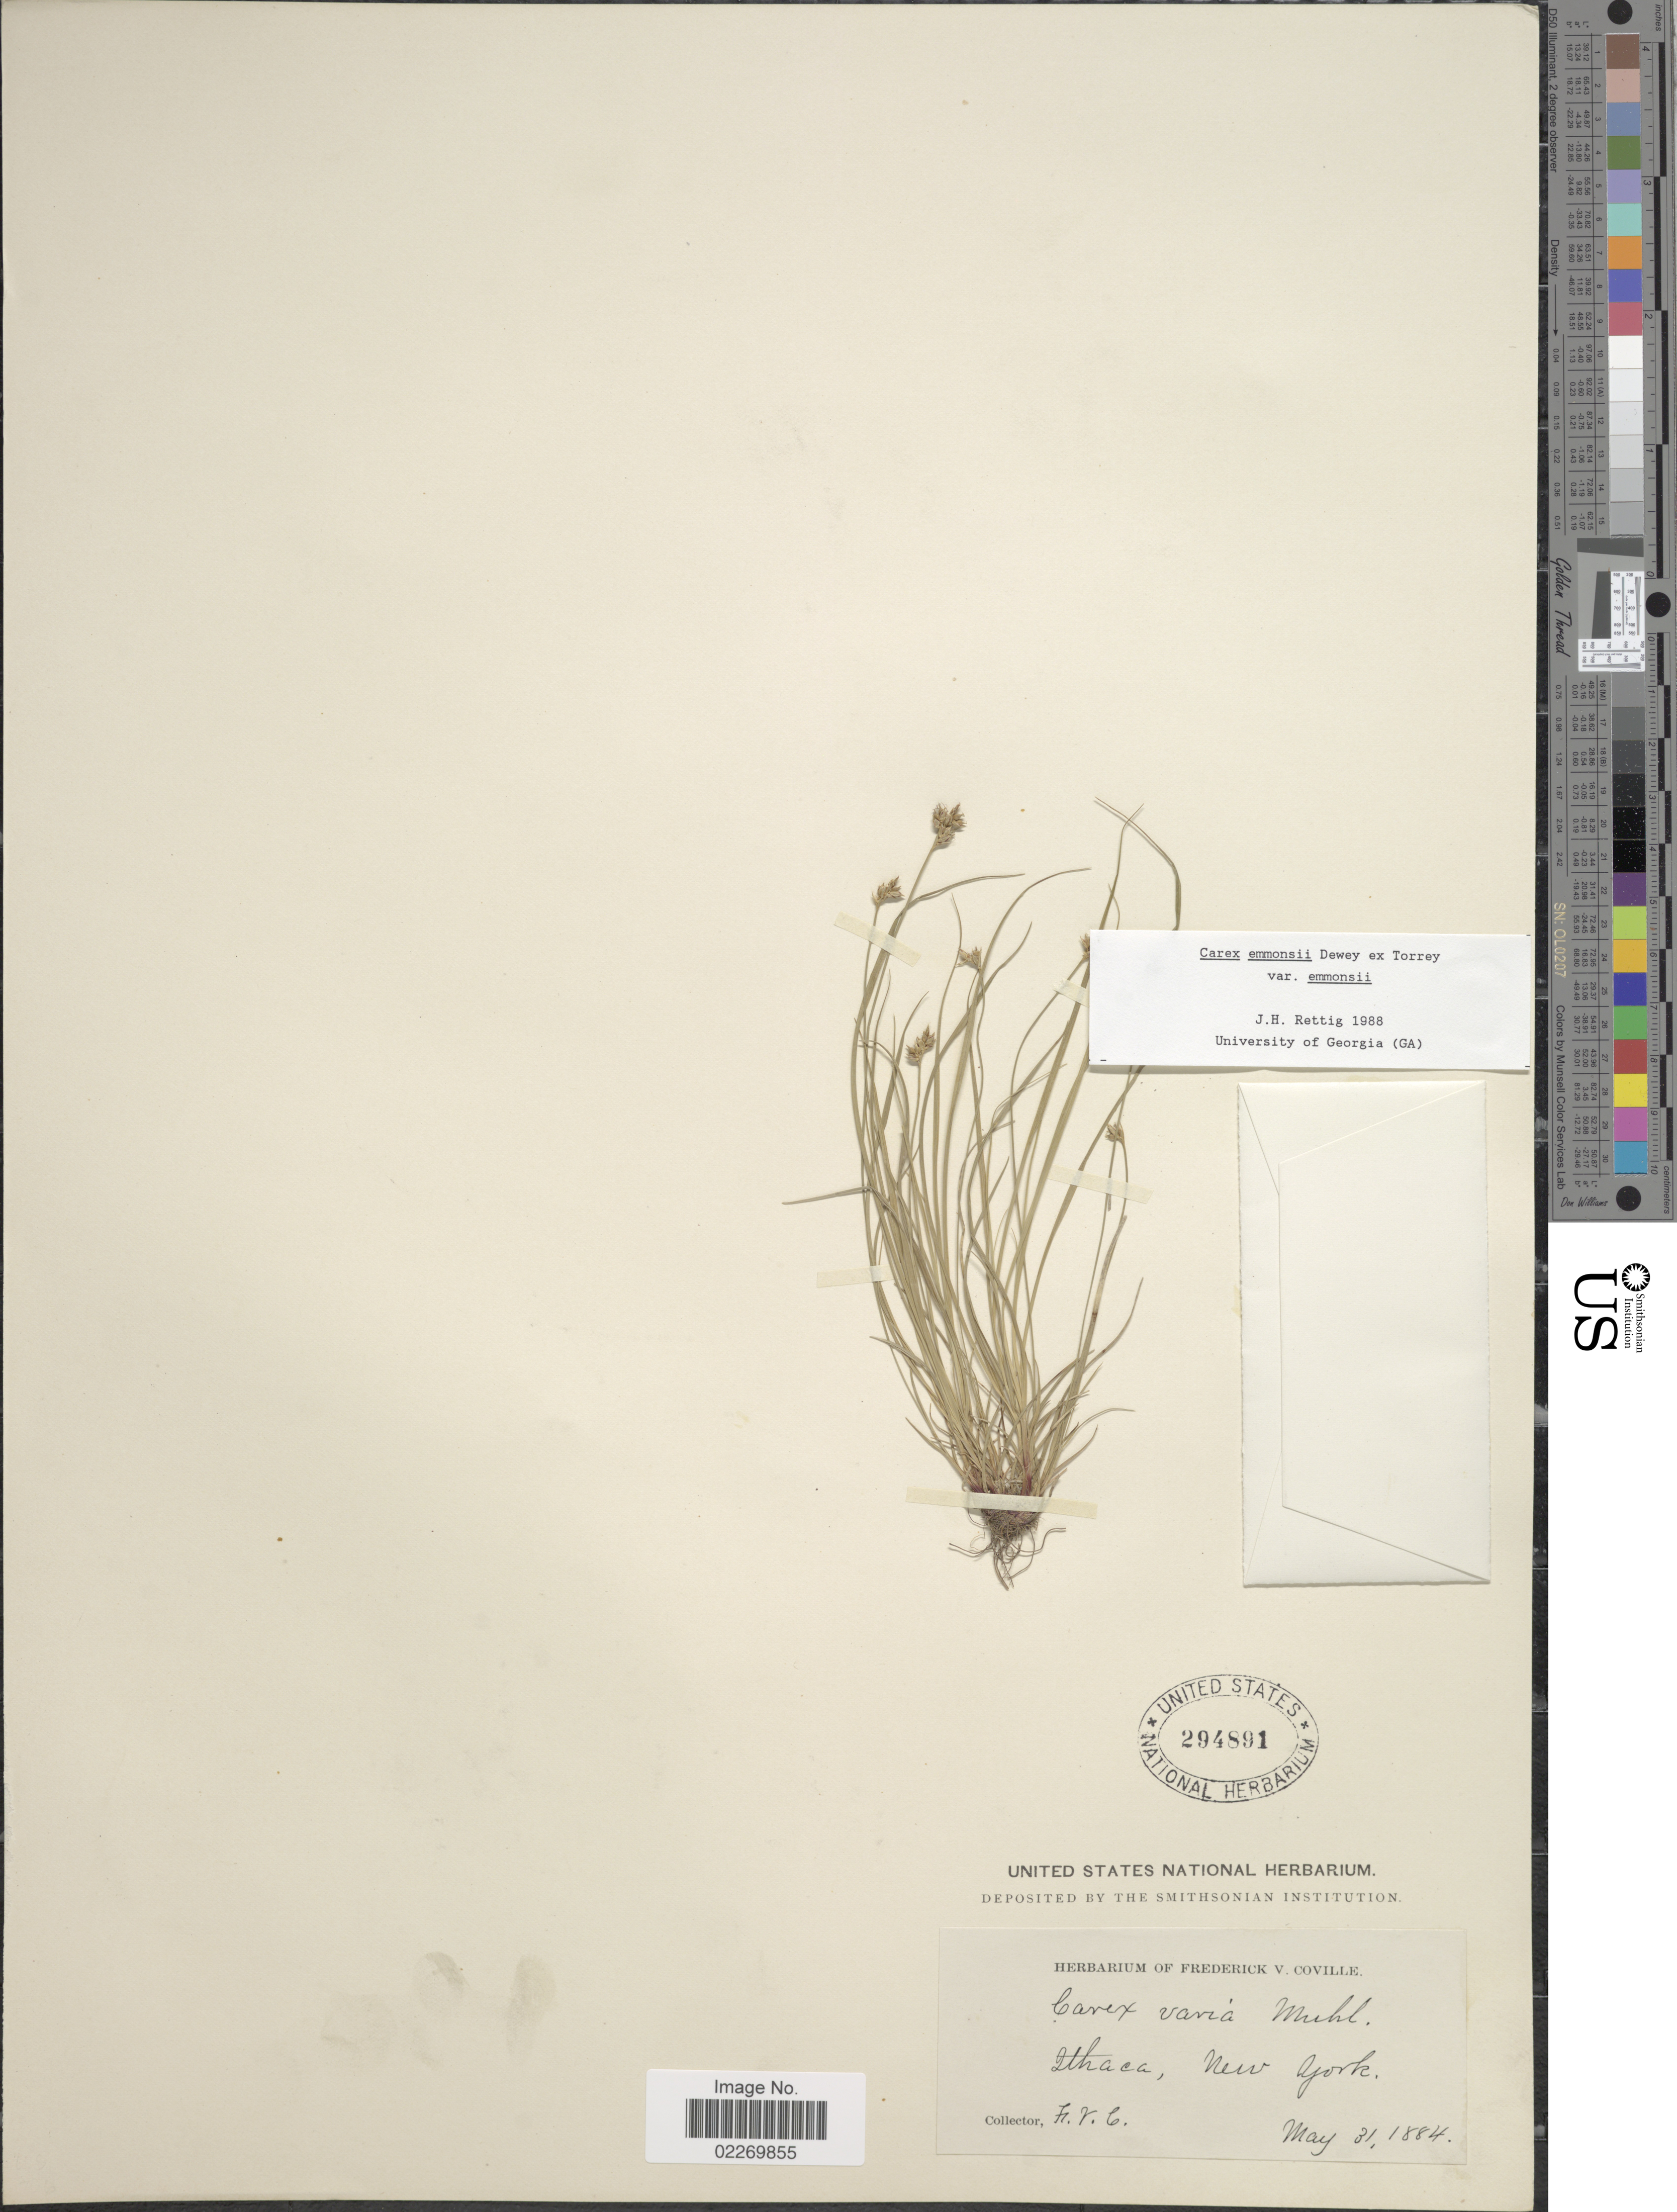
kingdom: Plantae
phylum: Tracheophyta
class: Liliopsida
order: Poales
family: Cyperaceae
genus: Carex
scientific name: Carex emmonsii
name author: Dewey ex Torr.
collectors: F. V. Coville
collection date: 1884-05-31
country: United States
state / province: New York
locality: Ithaca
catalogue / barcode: US 294891